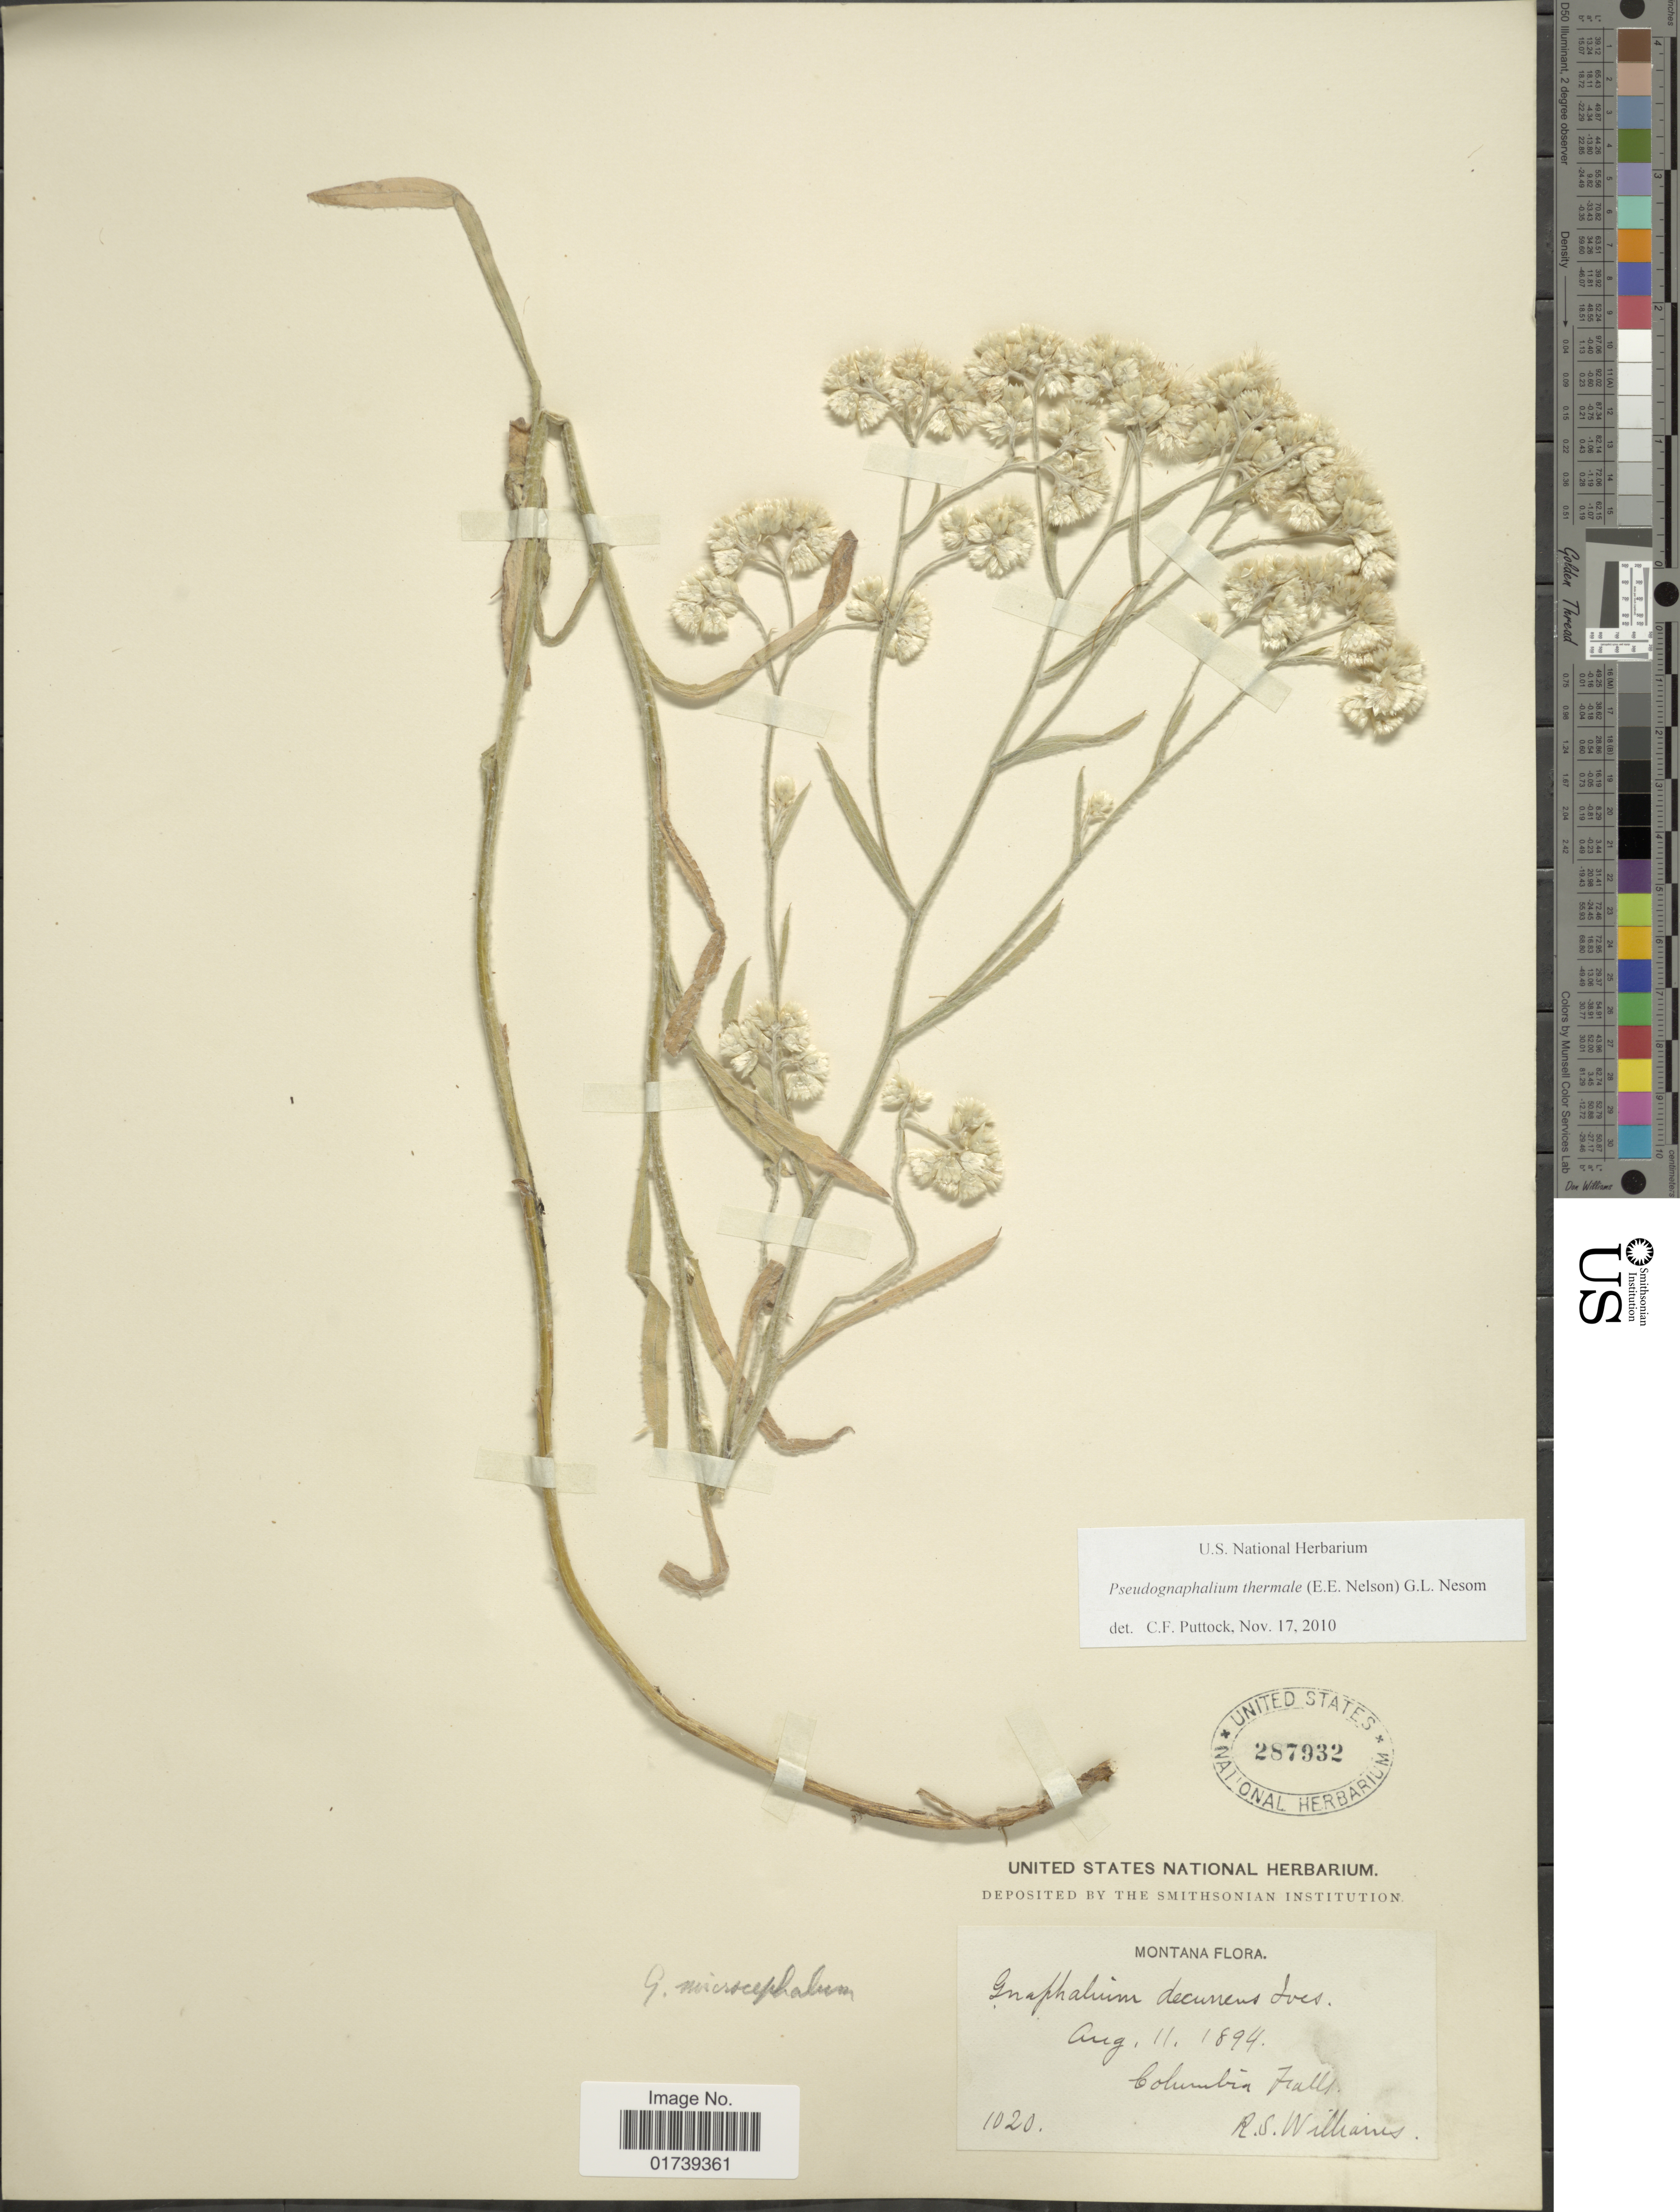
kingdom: Plantae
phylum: Tracheophyta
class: Magnoliopsida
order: Asterales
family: Asteraceae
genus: Pseudognaphalium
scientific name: Pseudognaphalium thermale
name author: (E.E. Nelson) G.L. Nesom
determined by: Puttock, Christopher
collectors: R. S. Williams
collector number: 1020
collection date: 1894-08-11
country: United States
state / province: Montana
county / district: Flathead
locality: Columbia Falls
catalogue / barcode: US 287932